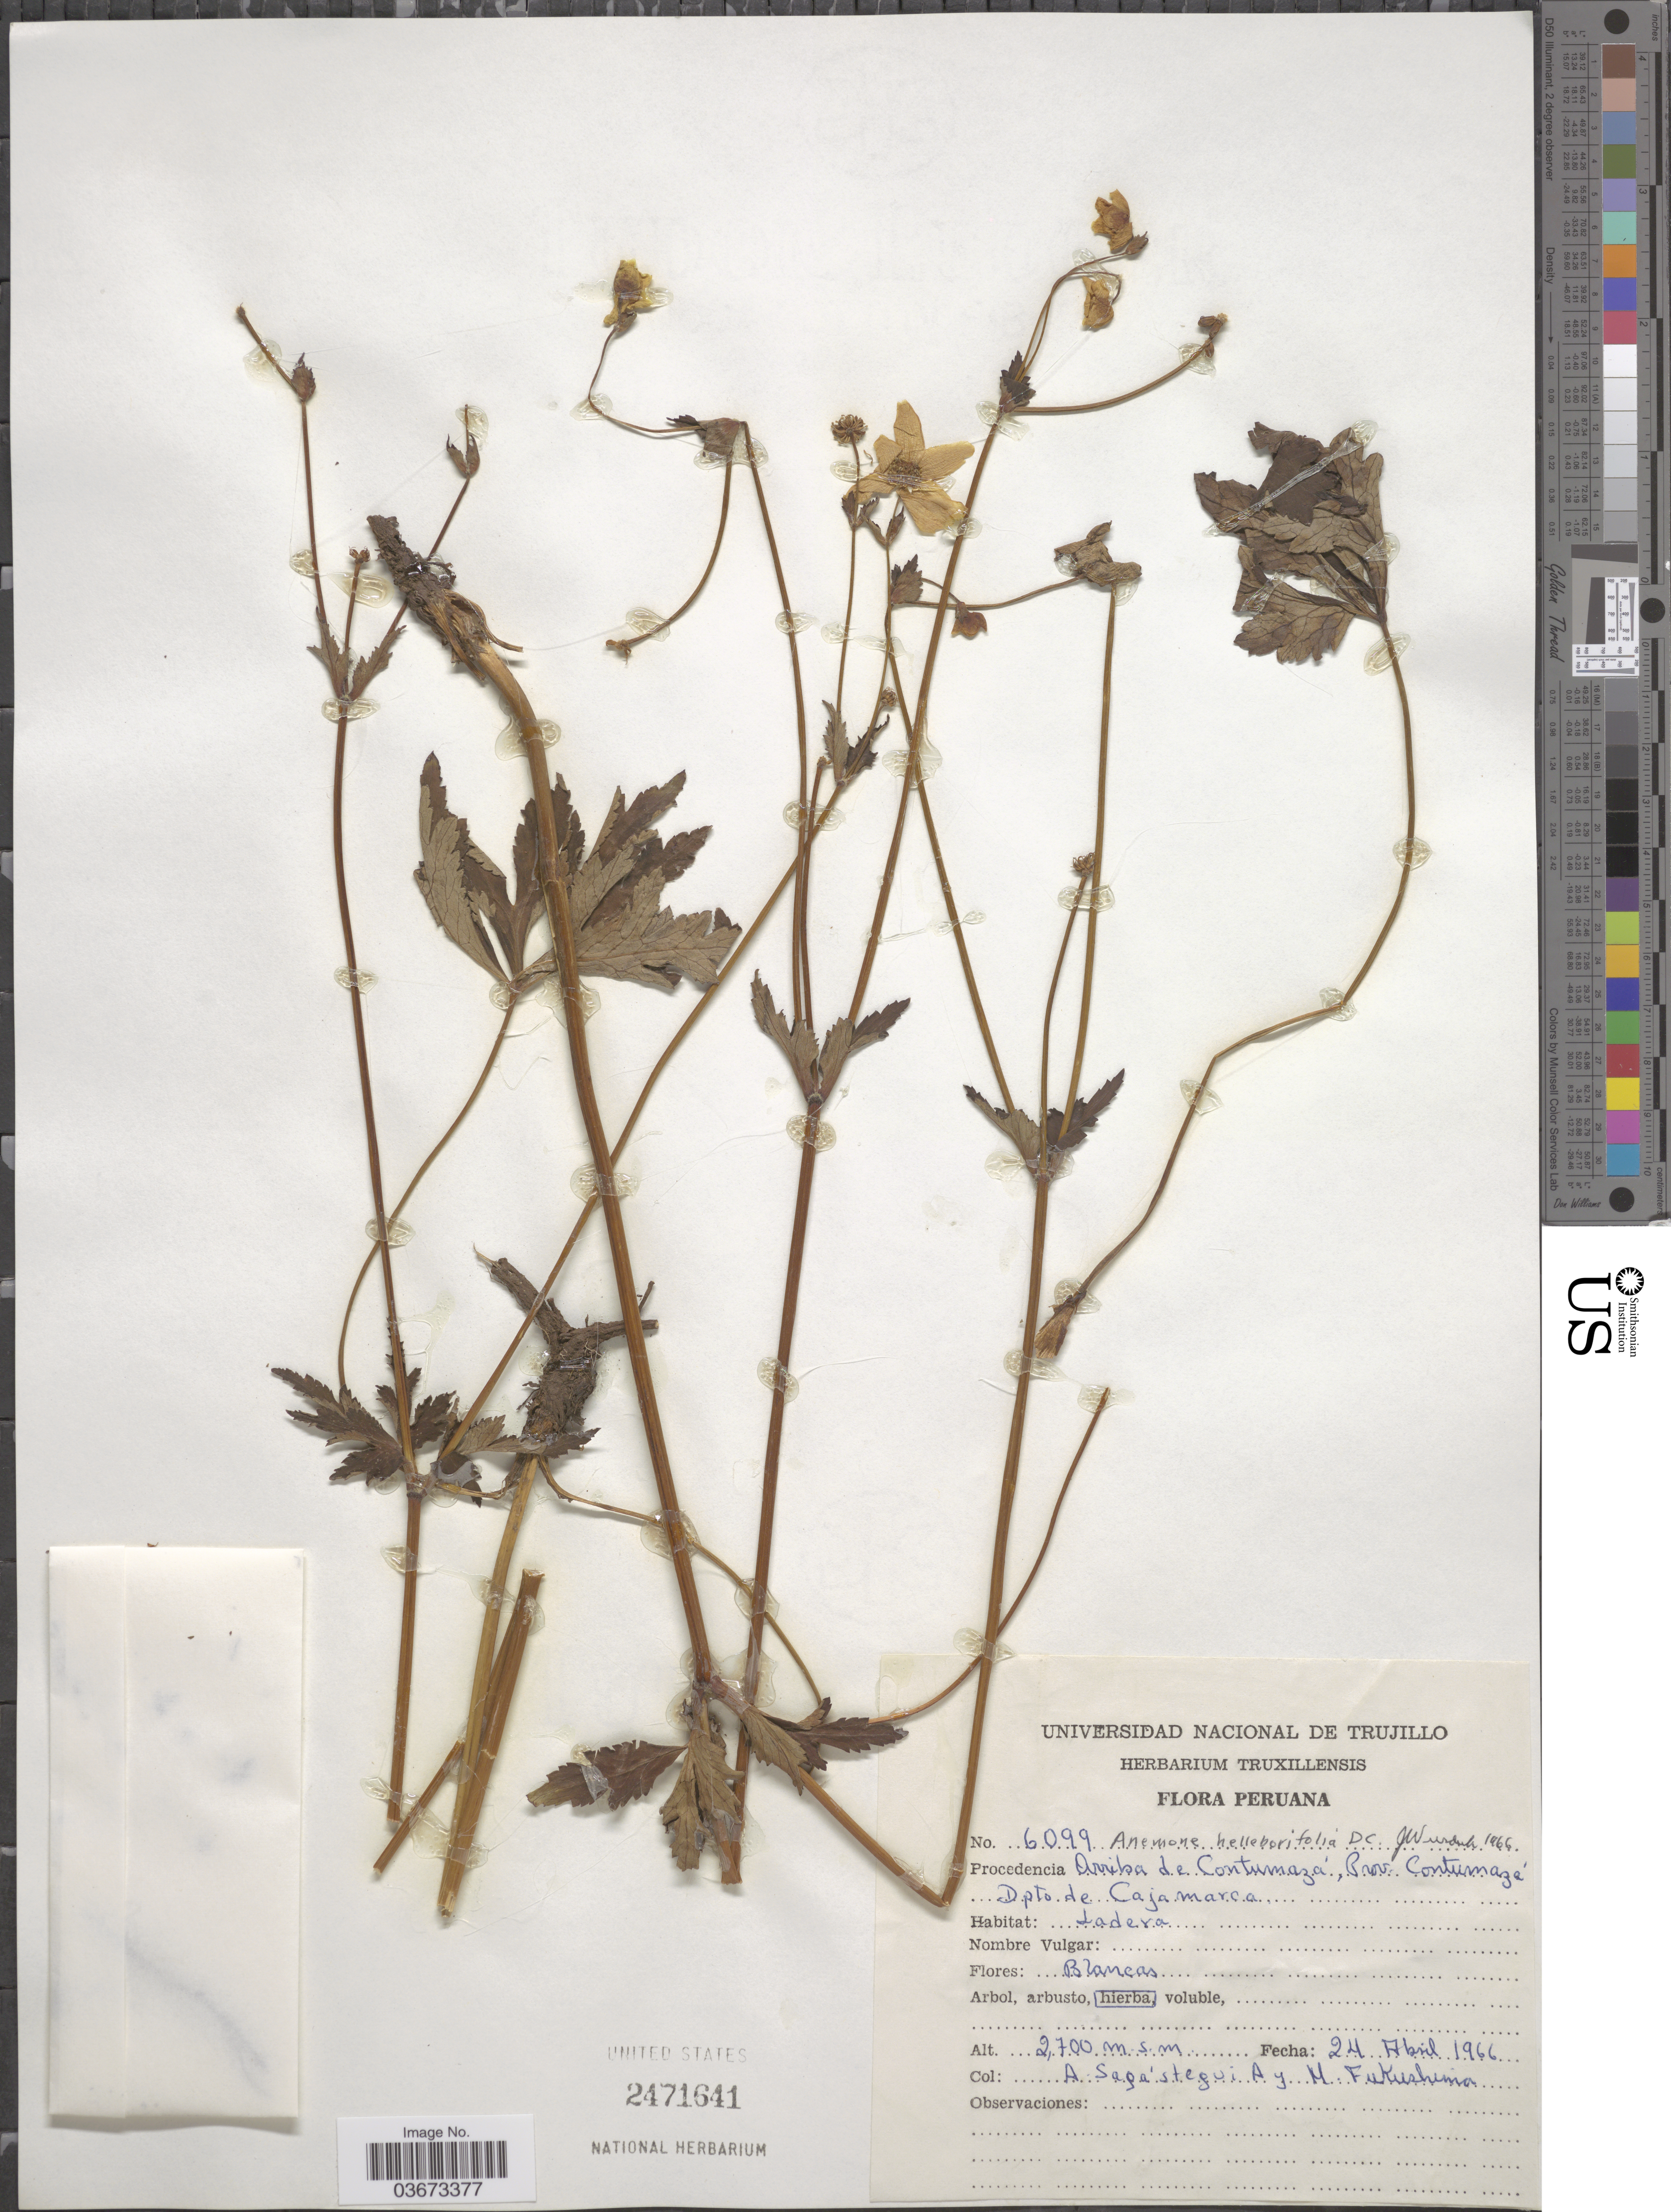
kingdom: Plantae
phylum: Tracheophyta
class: Magnoliopsida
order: Ranunculales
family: Ranunculaceae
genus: Anemone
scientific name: Anemone helleborifolia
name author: DC.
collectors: A. Sagastegui & M. Fukushima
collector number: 6099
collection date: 1966-04-24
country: Peru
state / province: Cajamarca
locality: Arriba de Contumazá, Prov. Contumazá. Dpto. de Cajamarca.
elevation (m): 2700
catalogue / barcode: US 2471641